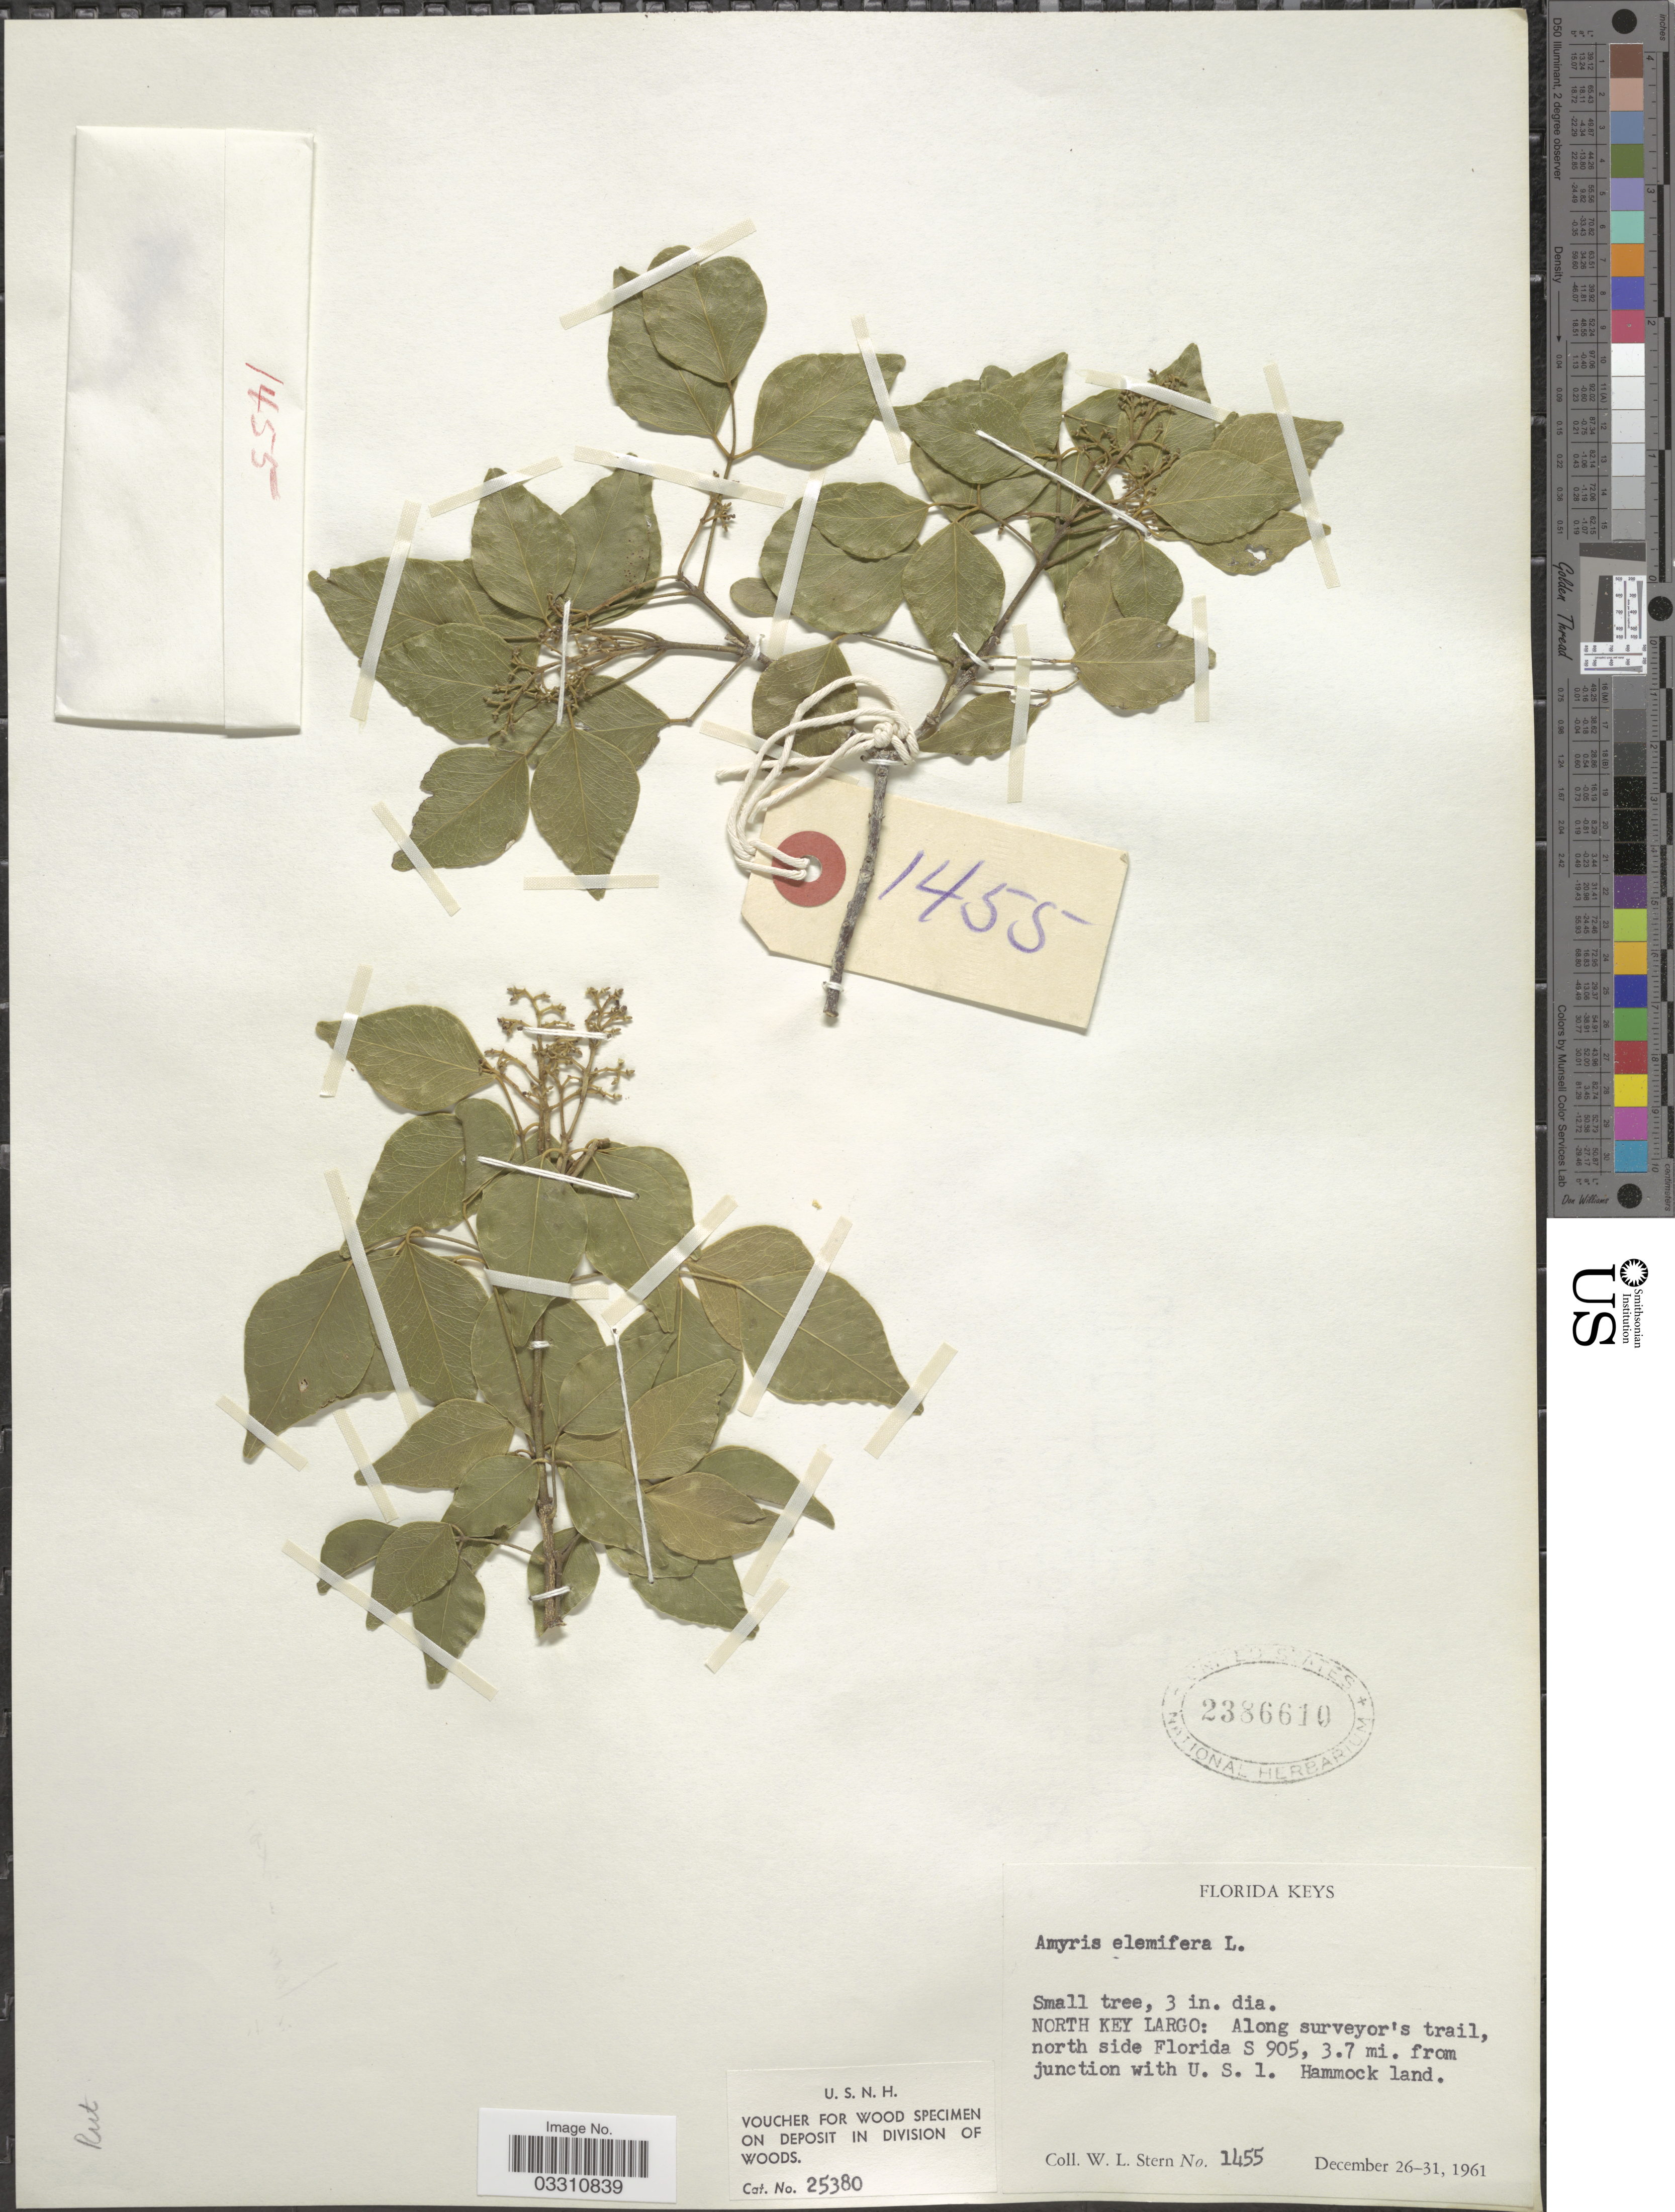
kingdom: Plantae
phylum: Tracheophyta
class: Magnoliopsida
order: Sapindales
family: Rutaceae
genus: Amyris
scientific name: Amyris elemifera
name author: L.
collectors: W. L. Stern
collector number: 1455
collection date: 1961-12-26/1961-12-31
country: United States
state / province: Florida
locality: North Key Largo: along surveyor's trail, north side Florida S905, 3.7 mi. from junction with U.S.1. Hammock land.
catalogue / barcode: US 2386610